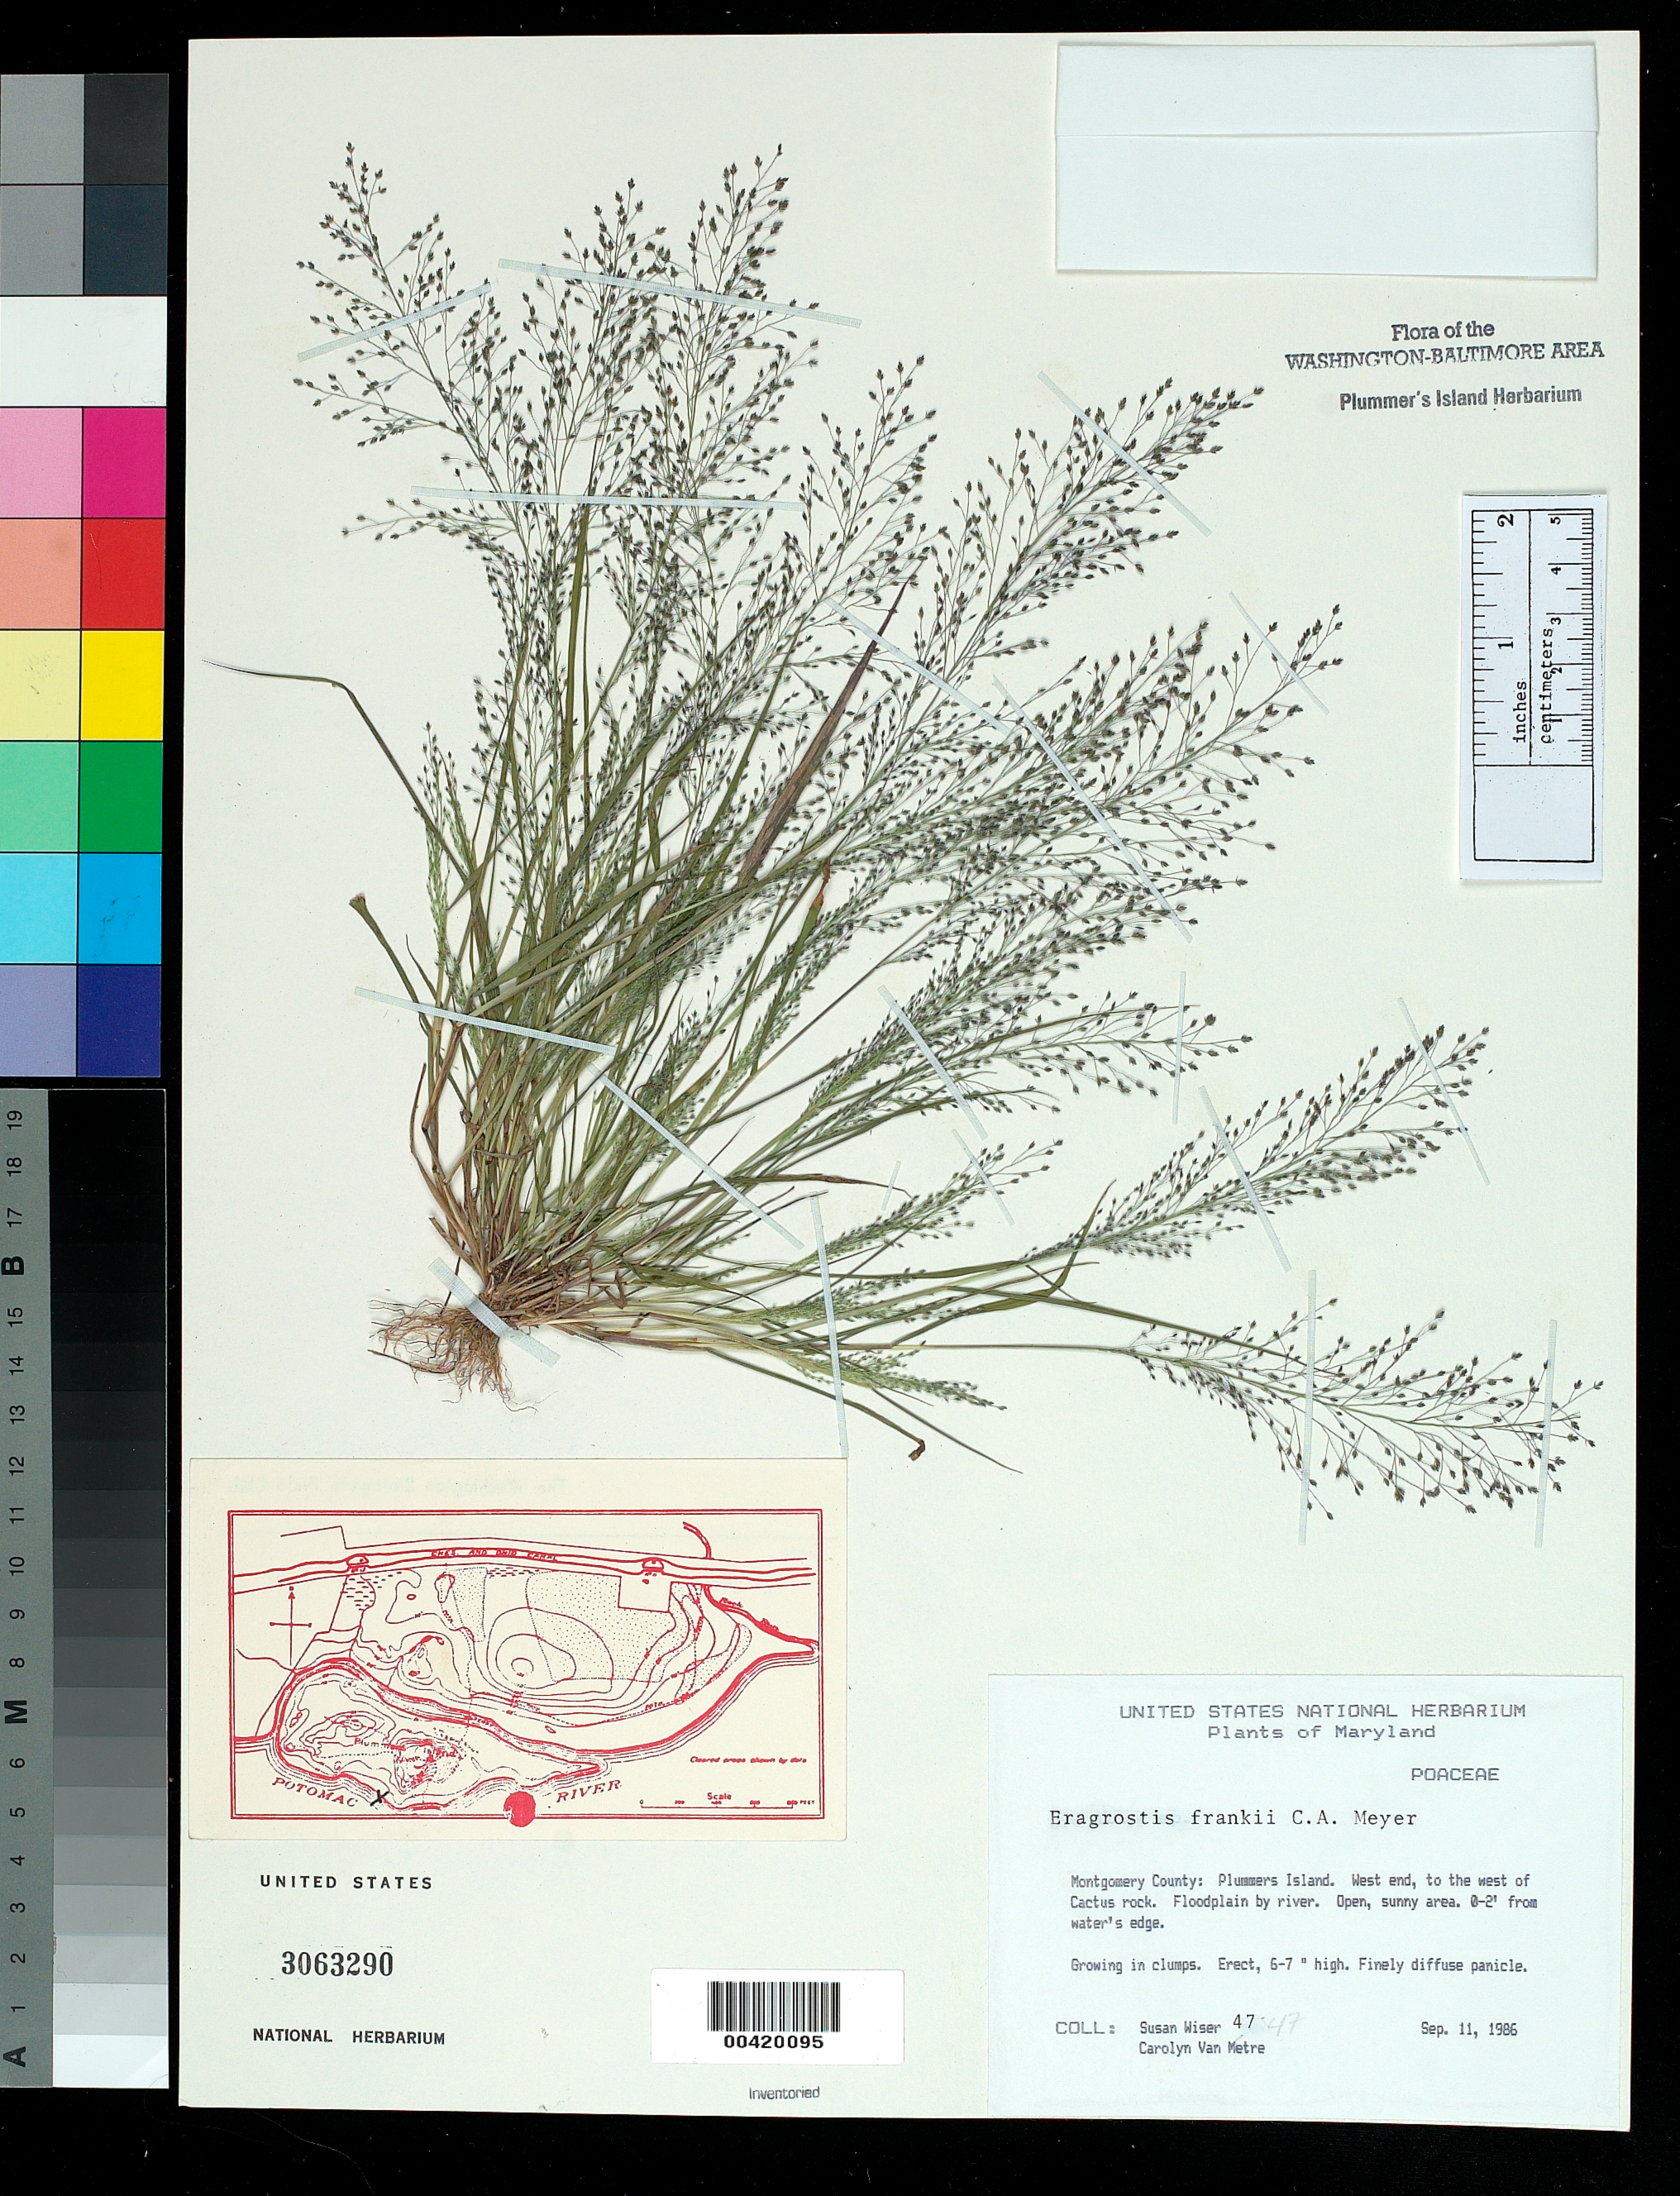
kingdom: Plantae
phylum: Tracheophyta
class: Liliopsida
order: Poales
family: Poaceae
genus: Eragrostis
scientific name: Eragrostis frankii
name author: C.A. Mey. ex Steud.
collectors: S. Wiser & C. Van metre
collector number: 47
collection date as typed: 11 Sep 1986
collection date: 1986-09-11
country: United States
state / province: Maryland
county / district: Montgomery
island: Plummers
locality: Plummer's Island; west end, to the west of Cactus Rock. floodplain by River. C. & O. Canal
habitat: Floodplain. Open sunny area. 0-2 ' from water's edge.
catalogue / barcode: US 3063290